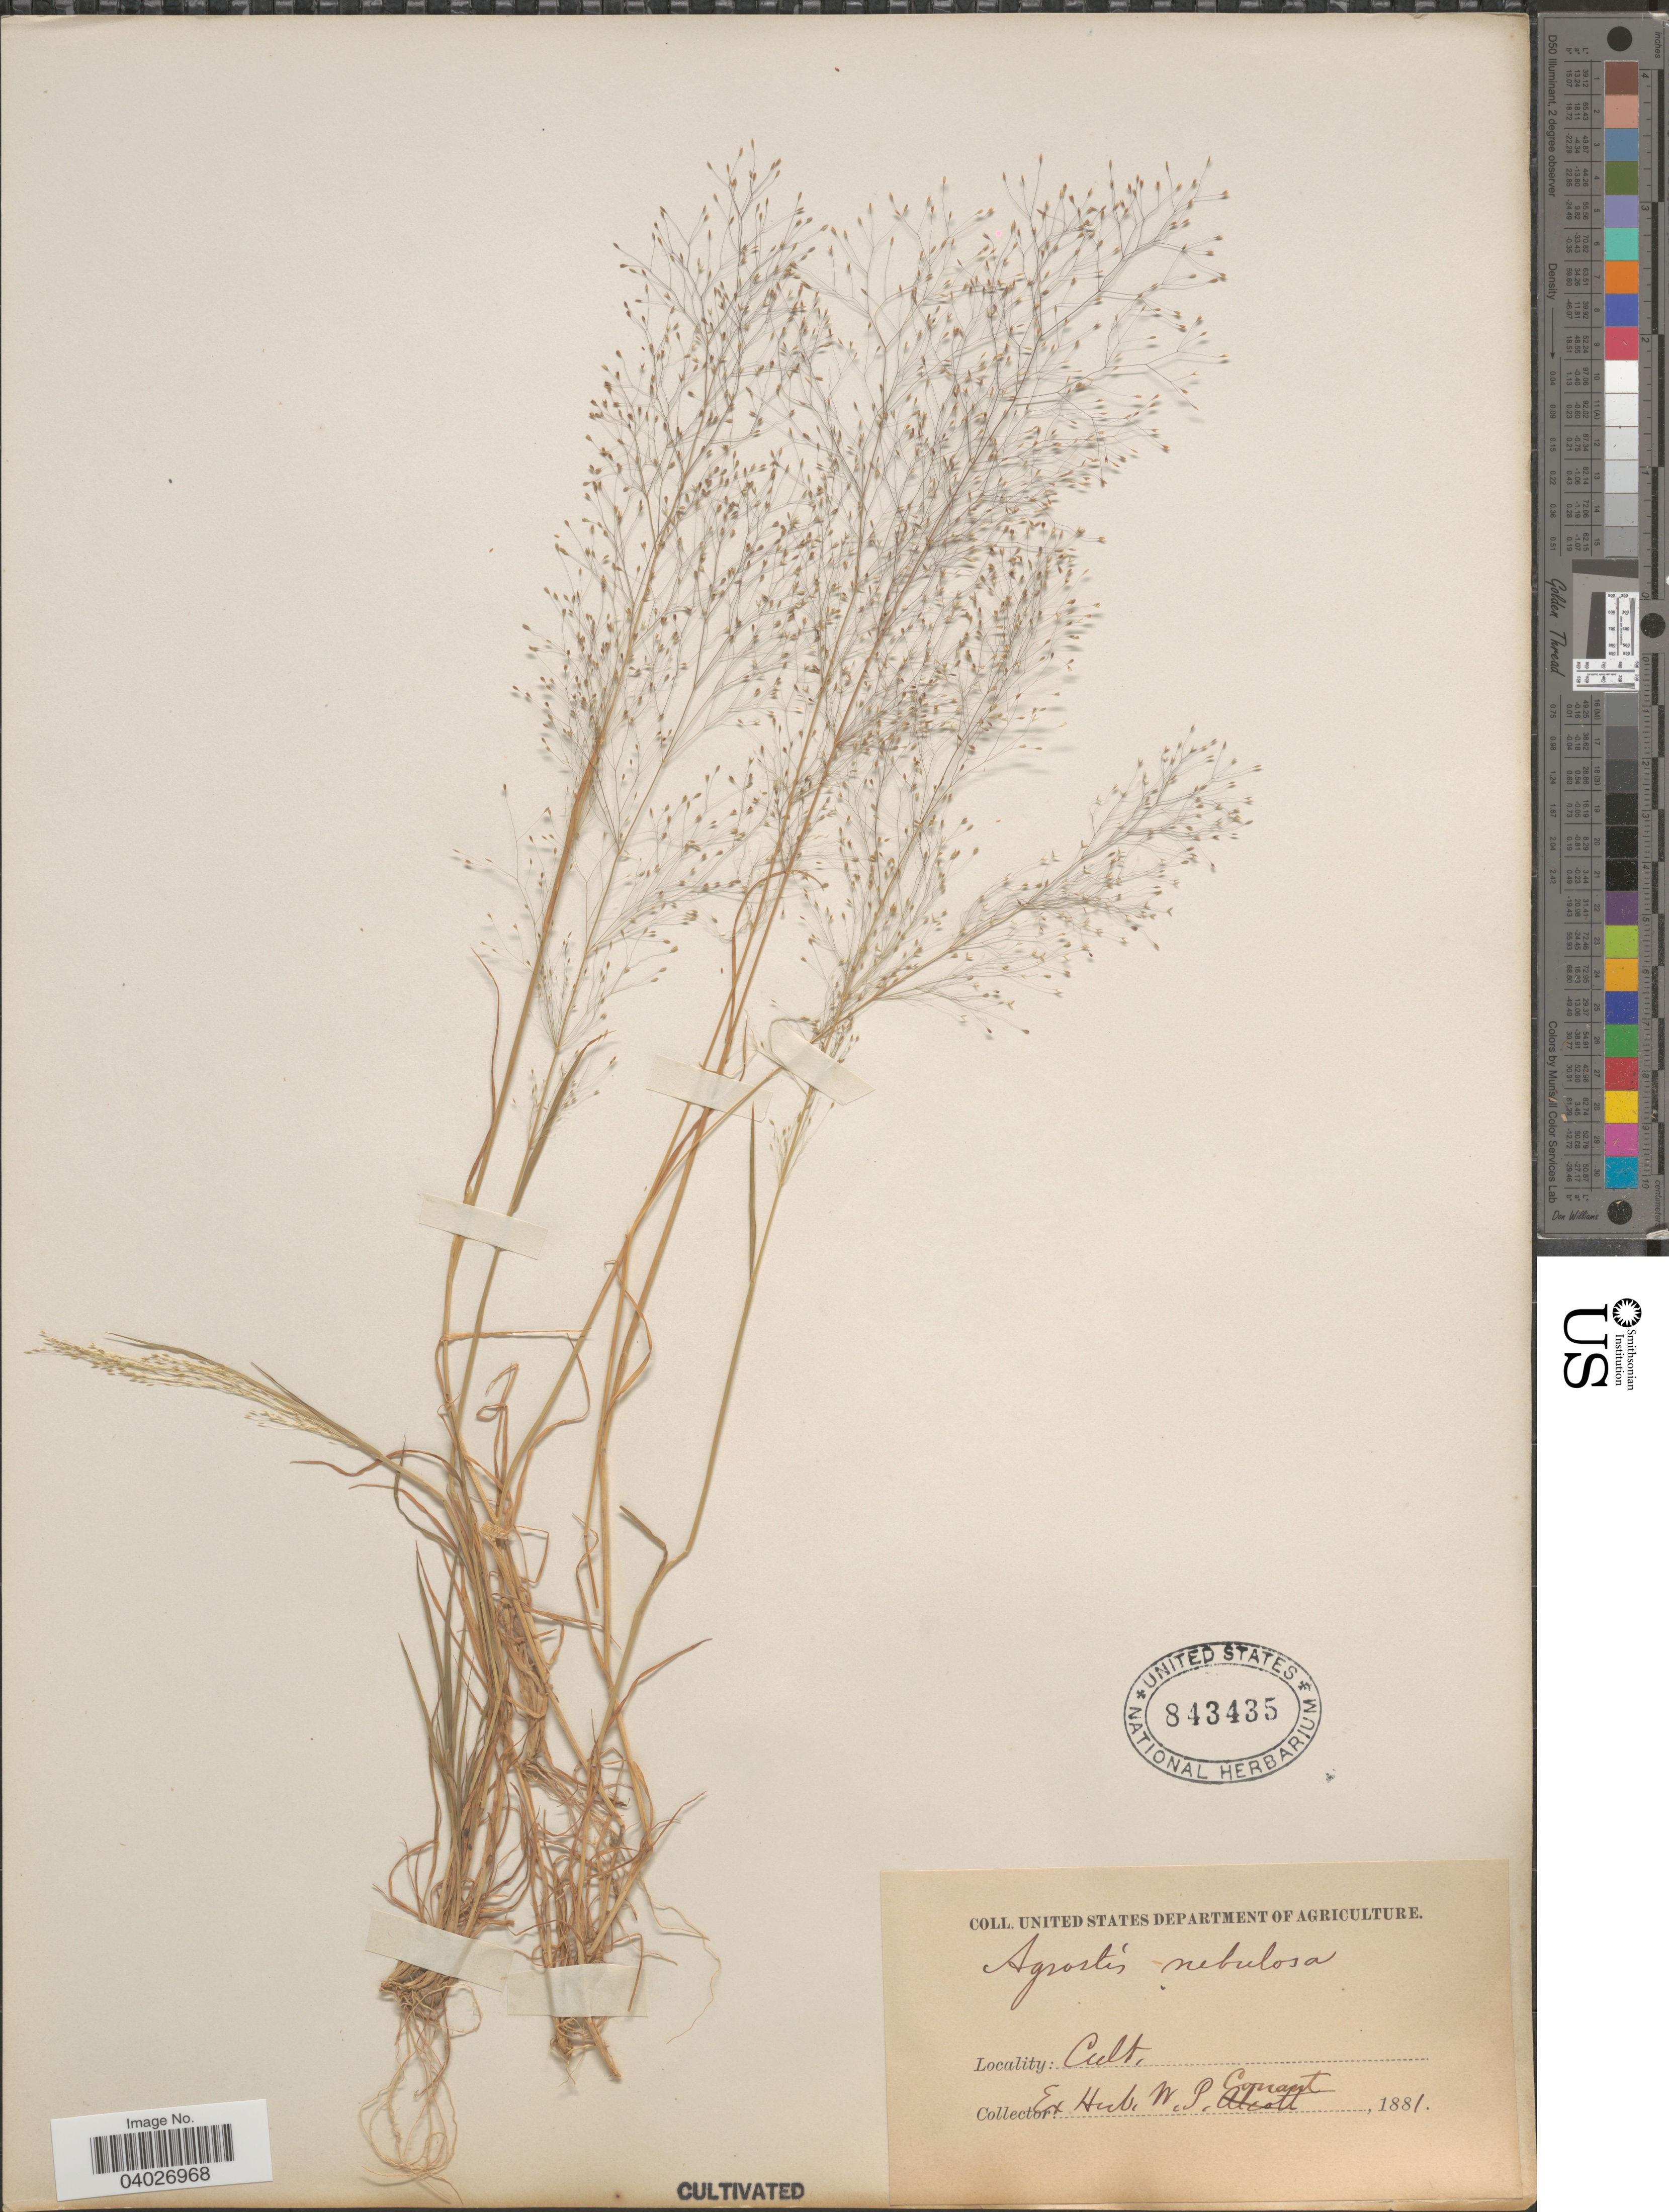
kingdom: Plantae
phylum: Tracheophyta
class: Liliopsida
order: Poales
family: Poaceae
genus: Agrostis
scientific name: Agrostis nebulosa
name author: Boiss. & Reut.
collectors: W. P. Conant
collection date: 1881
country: United States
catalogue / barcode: US 843435